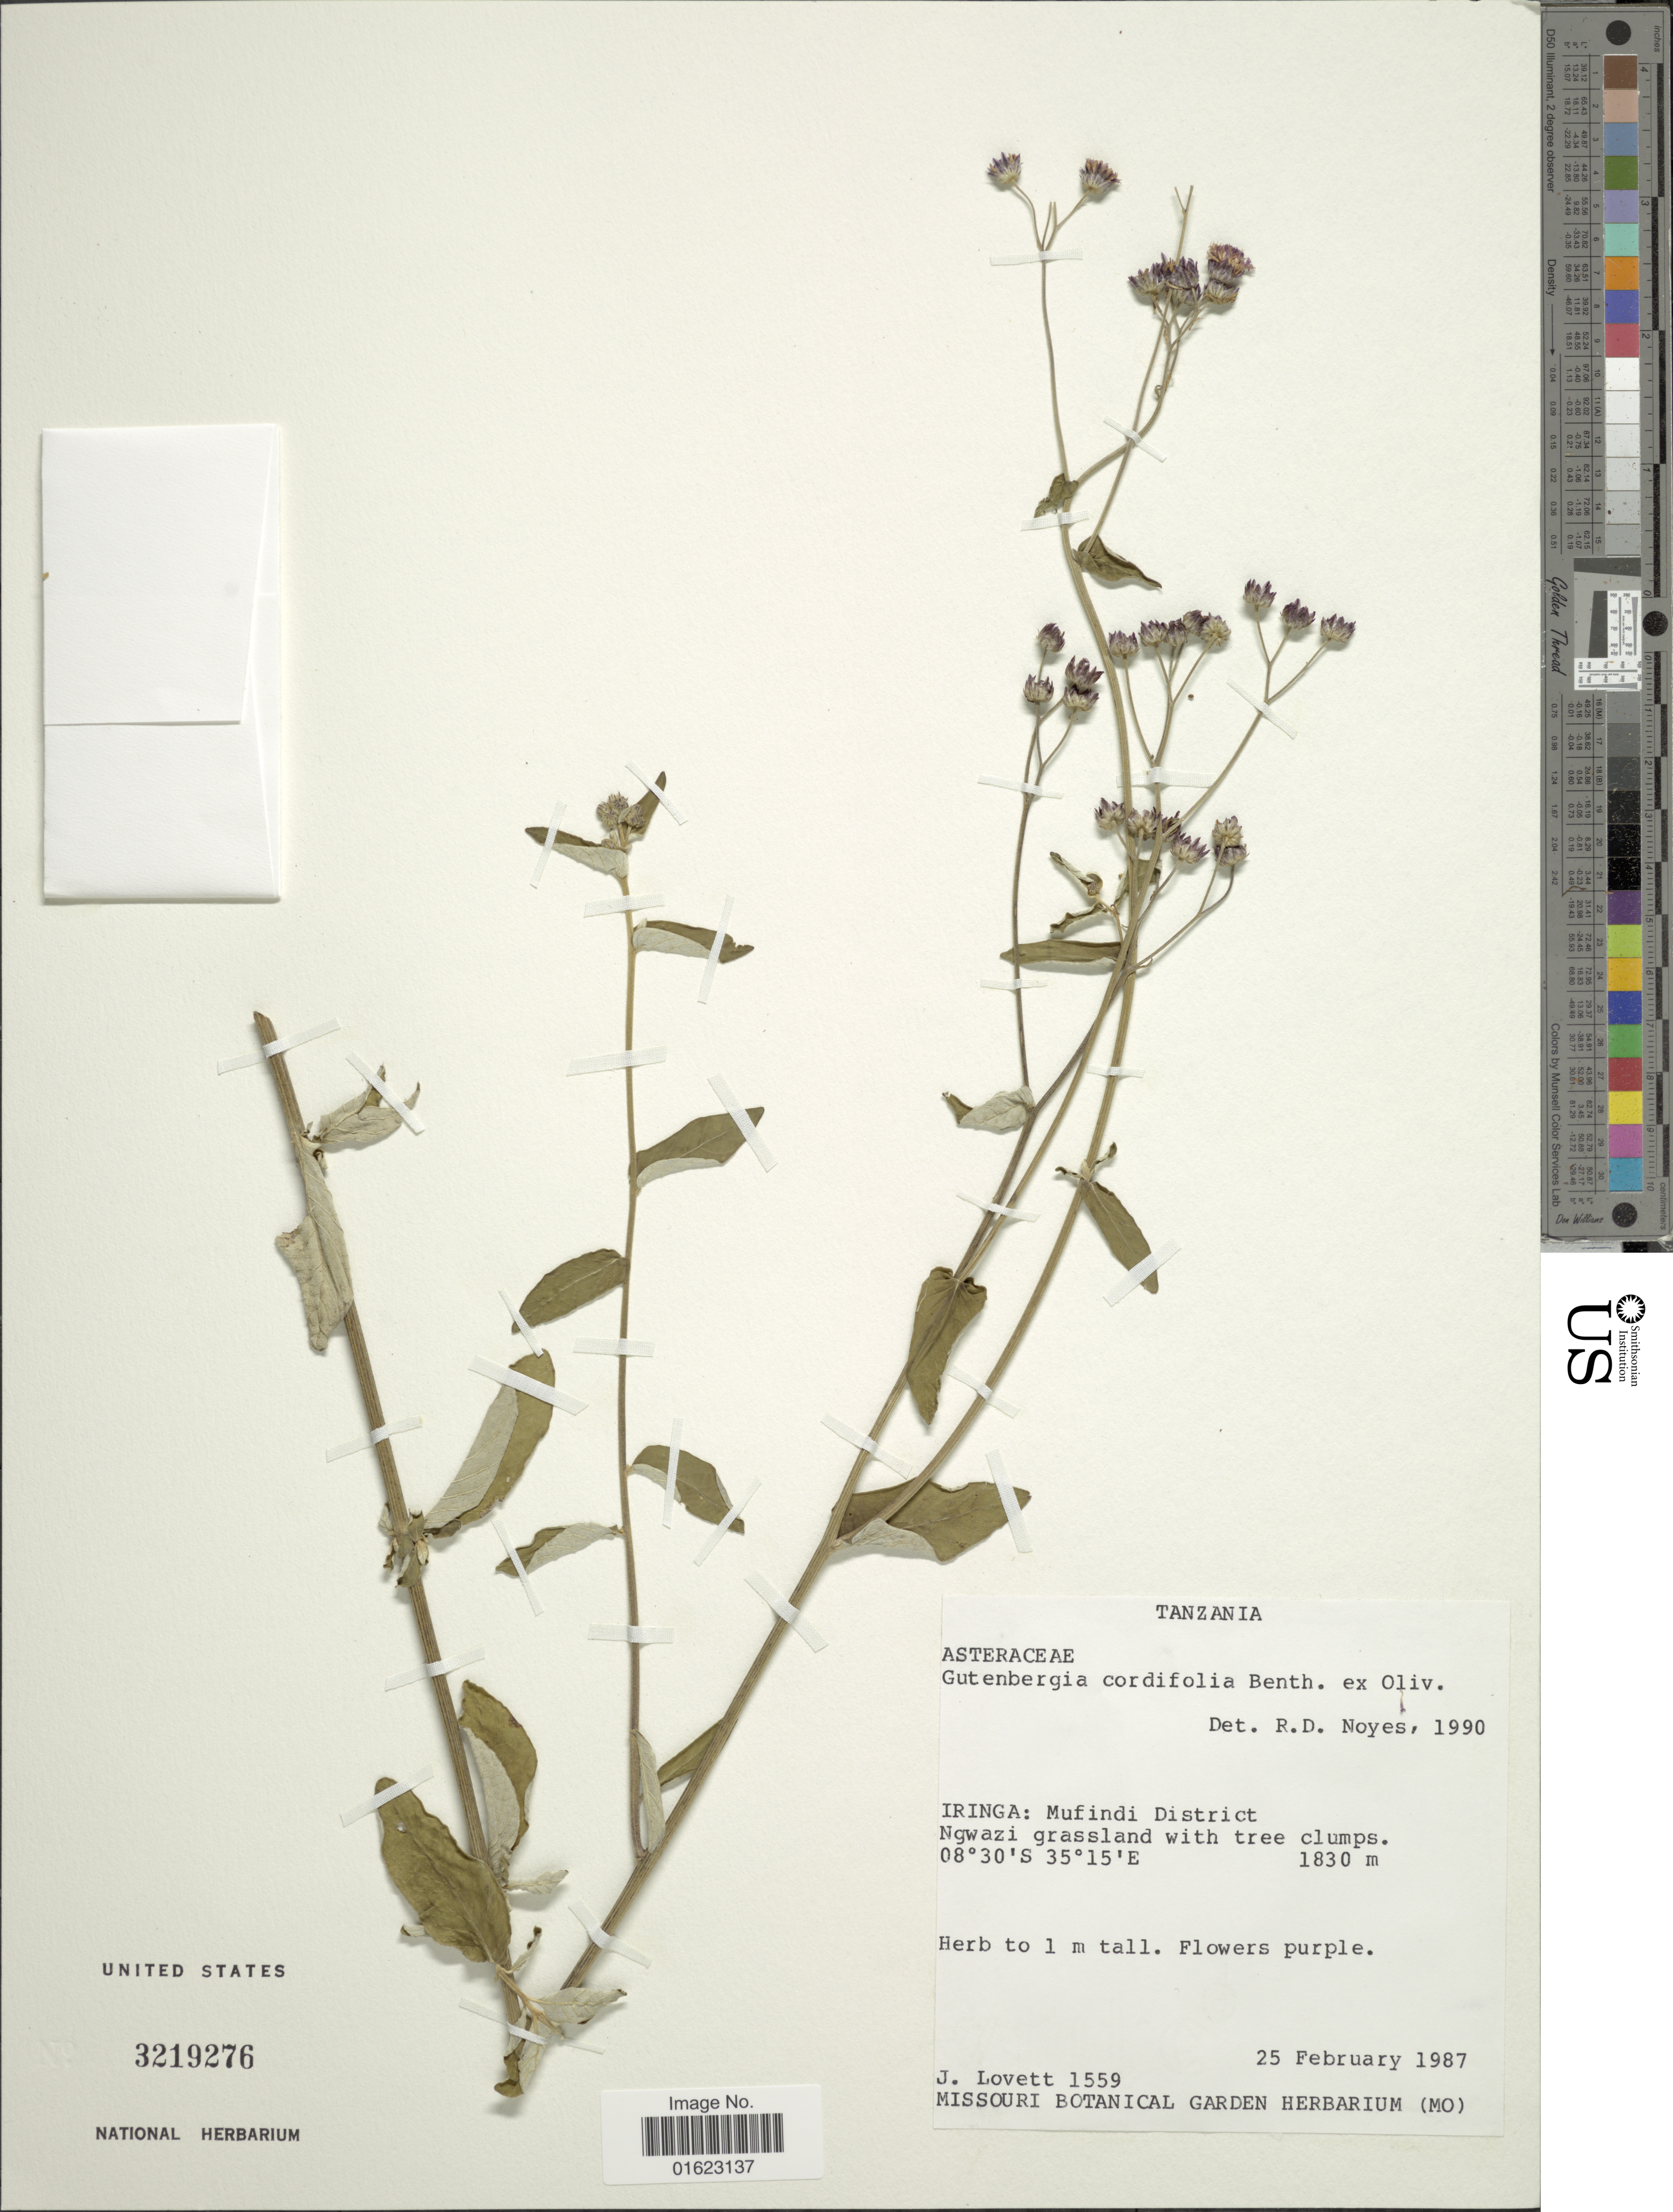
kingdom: Plantae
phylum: Tracheophyta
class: Magnoliopsida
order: Asterales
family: Asteraceae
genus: Gutenbergia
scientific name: Gutenbergia cordifolia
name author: Benth. ex Oliv.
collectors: J. Lovett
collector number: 1559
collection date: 1987-02-25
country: Tanzania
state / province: Iringa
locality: Tanzania.Iringa: Mufufindi District, Ngwazi grassland.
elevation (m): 1830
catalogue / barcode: US 3219276